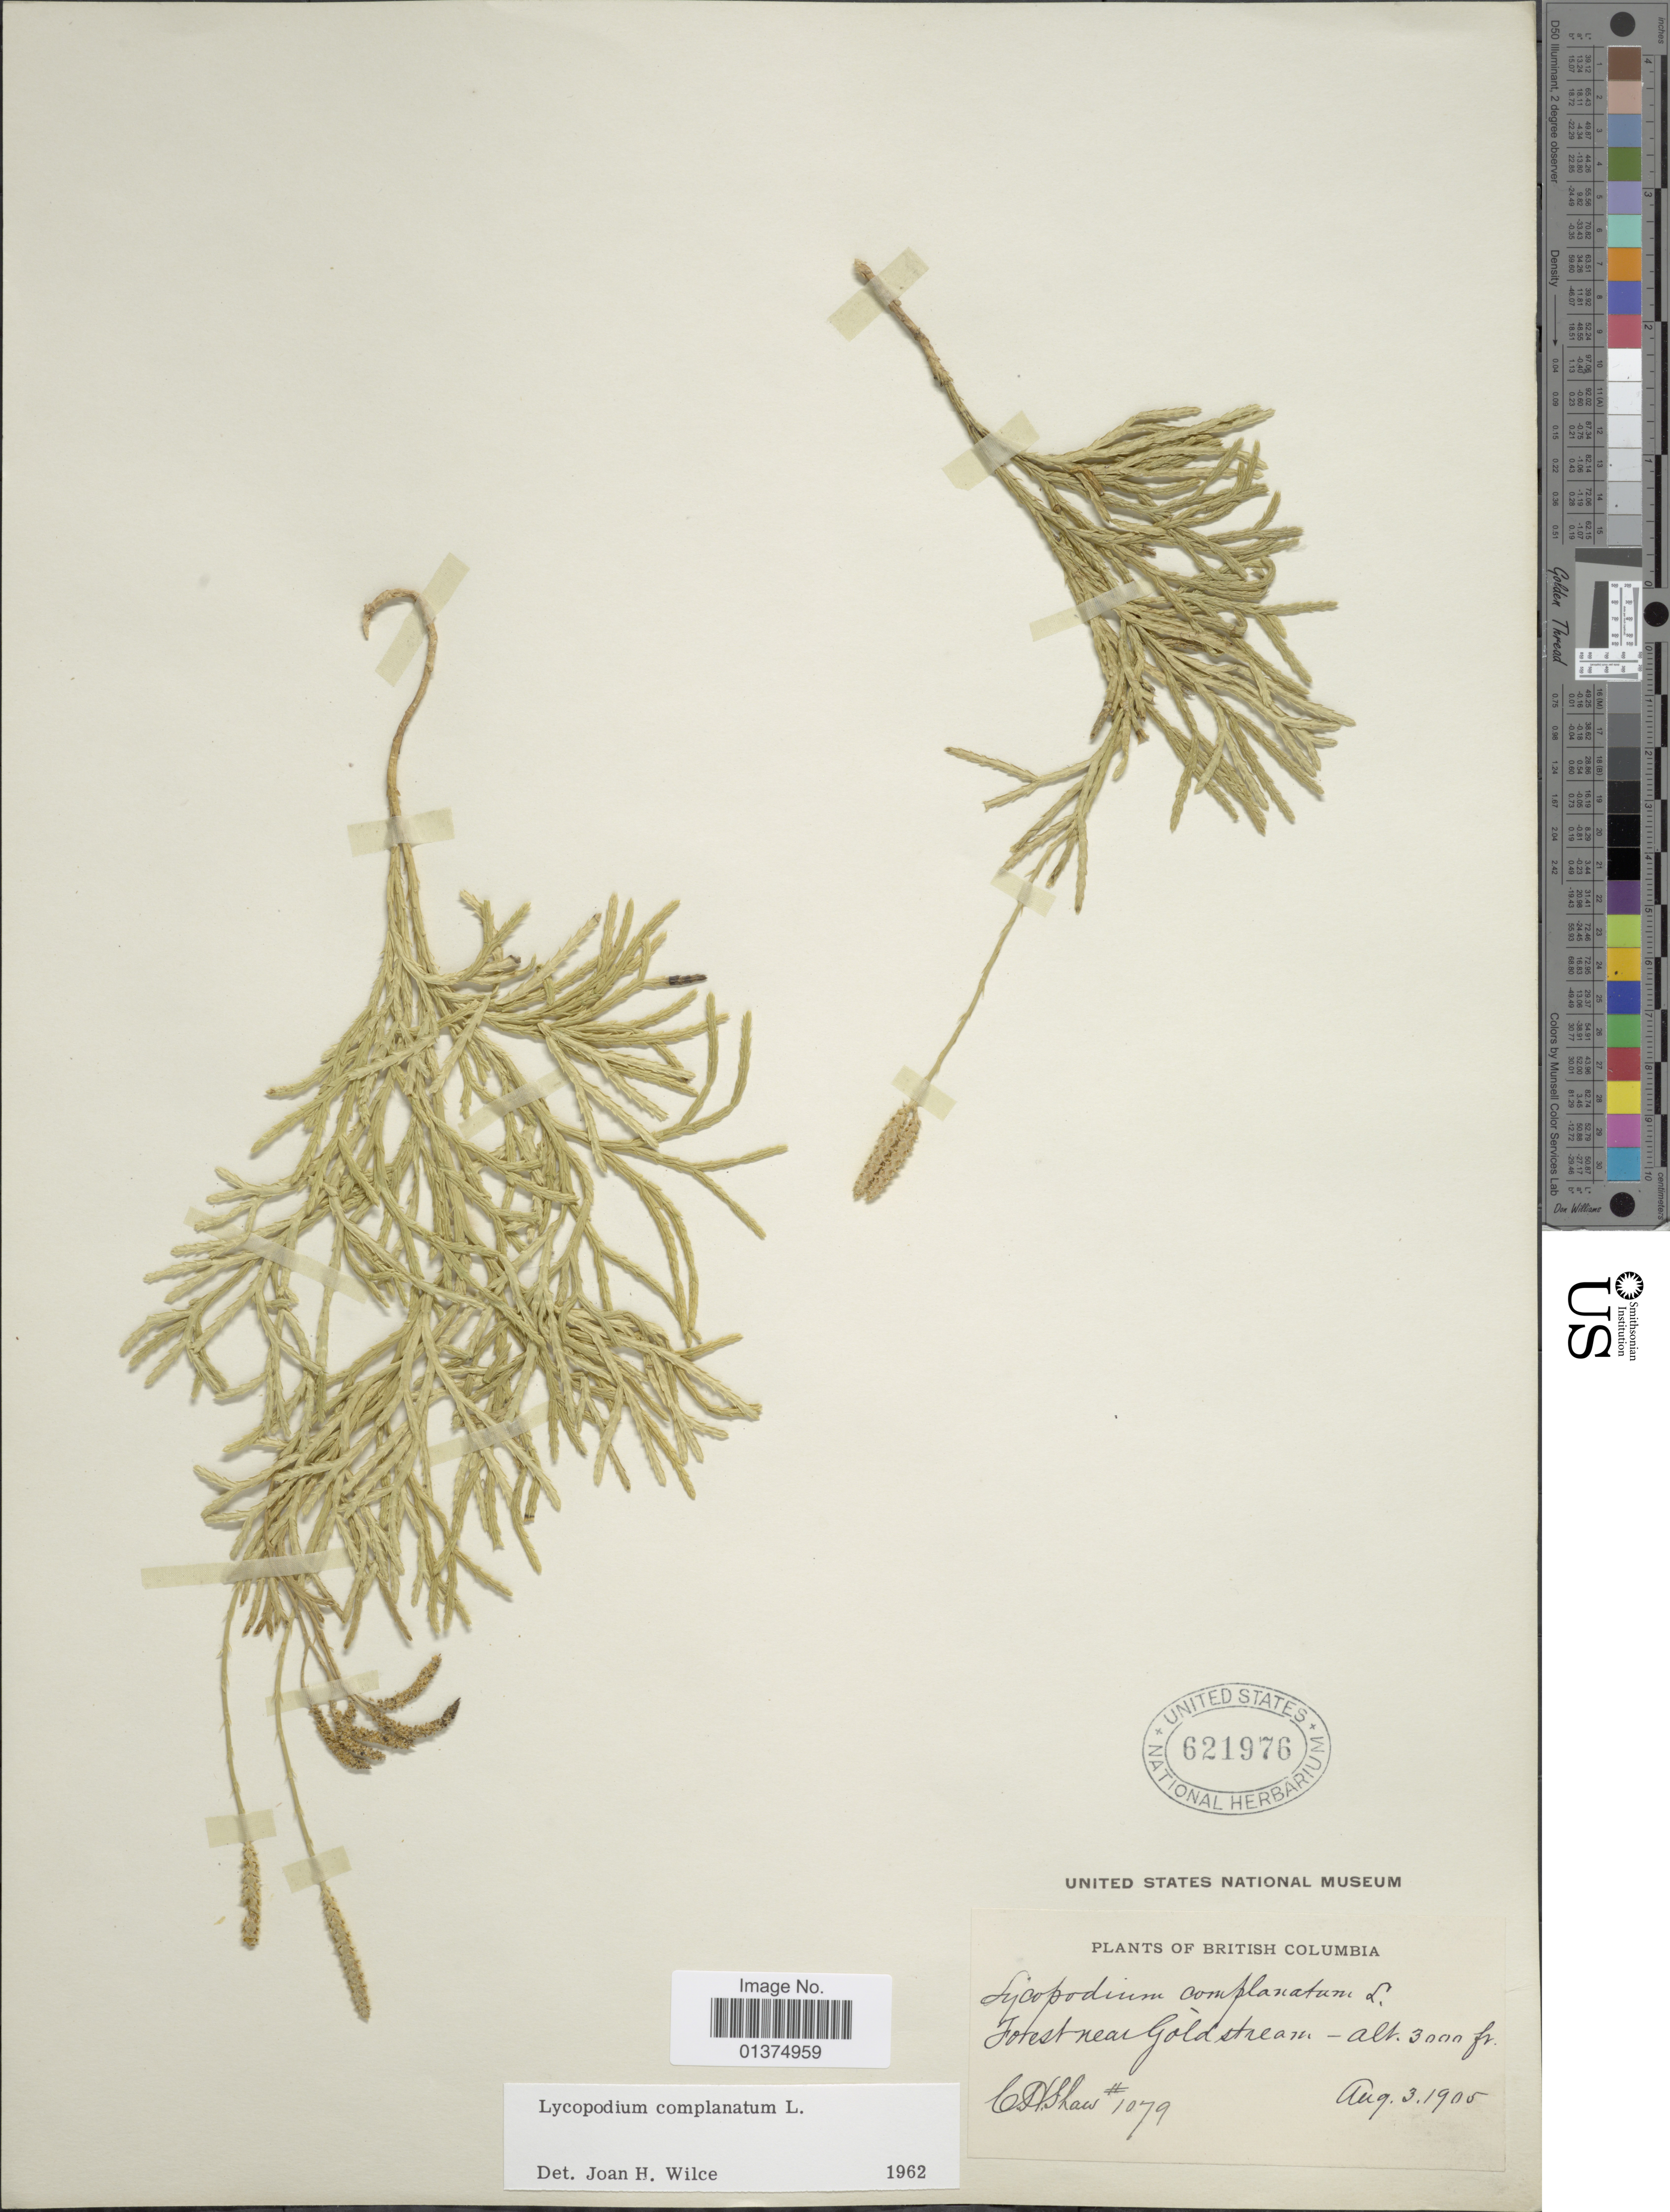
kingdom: Plantae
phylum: Tracheophyta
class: Lycopodiopsida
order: Lycopodiales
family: Lycopodiaceae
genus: Diphasiastrum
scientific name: Diphasiastrum complanatum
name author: (L.) Holub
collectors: C. H. Shaw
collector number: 1079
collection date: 1905-08-03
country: Canada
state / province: British Columbia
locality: Forest near Goldstream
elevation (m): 914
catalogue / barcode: US 621976